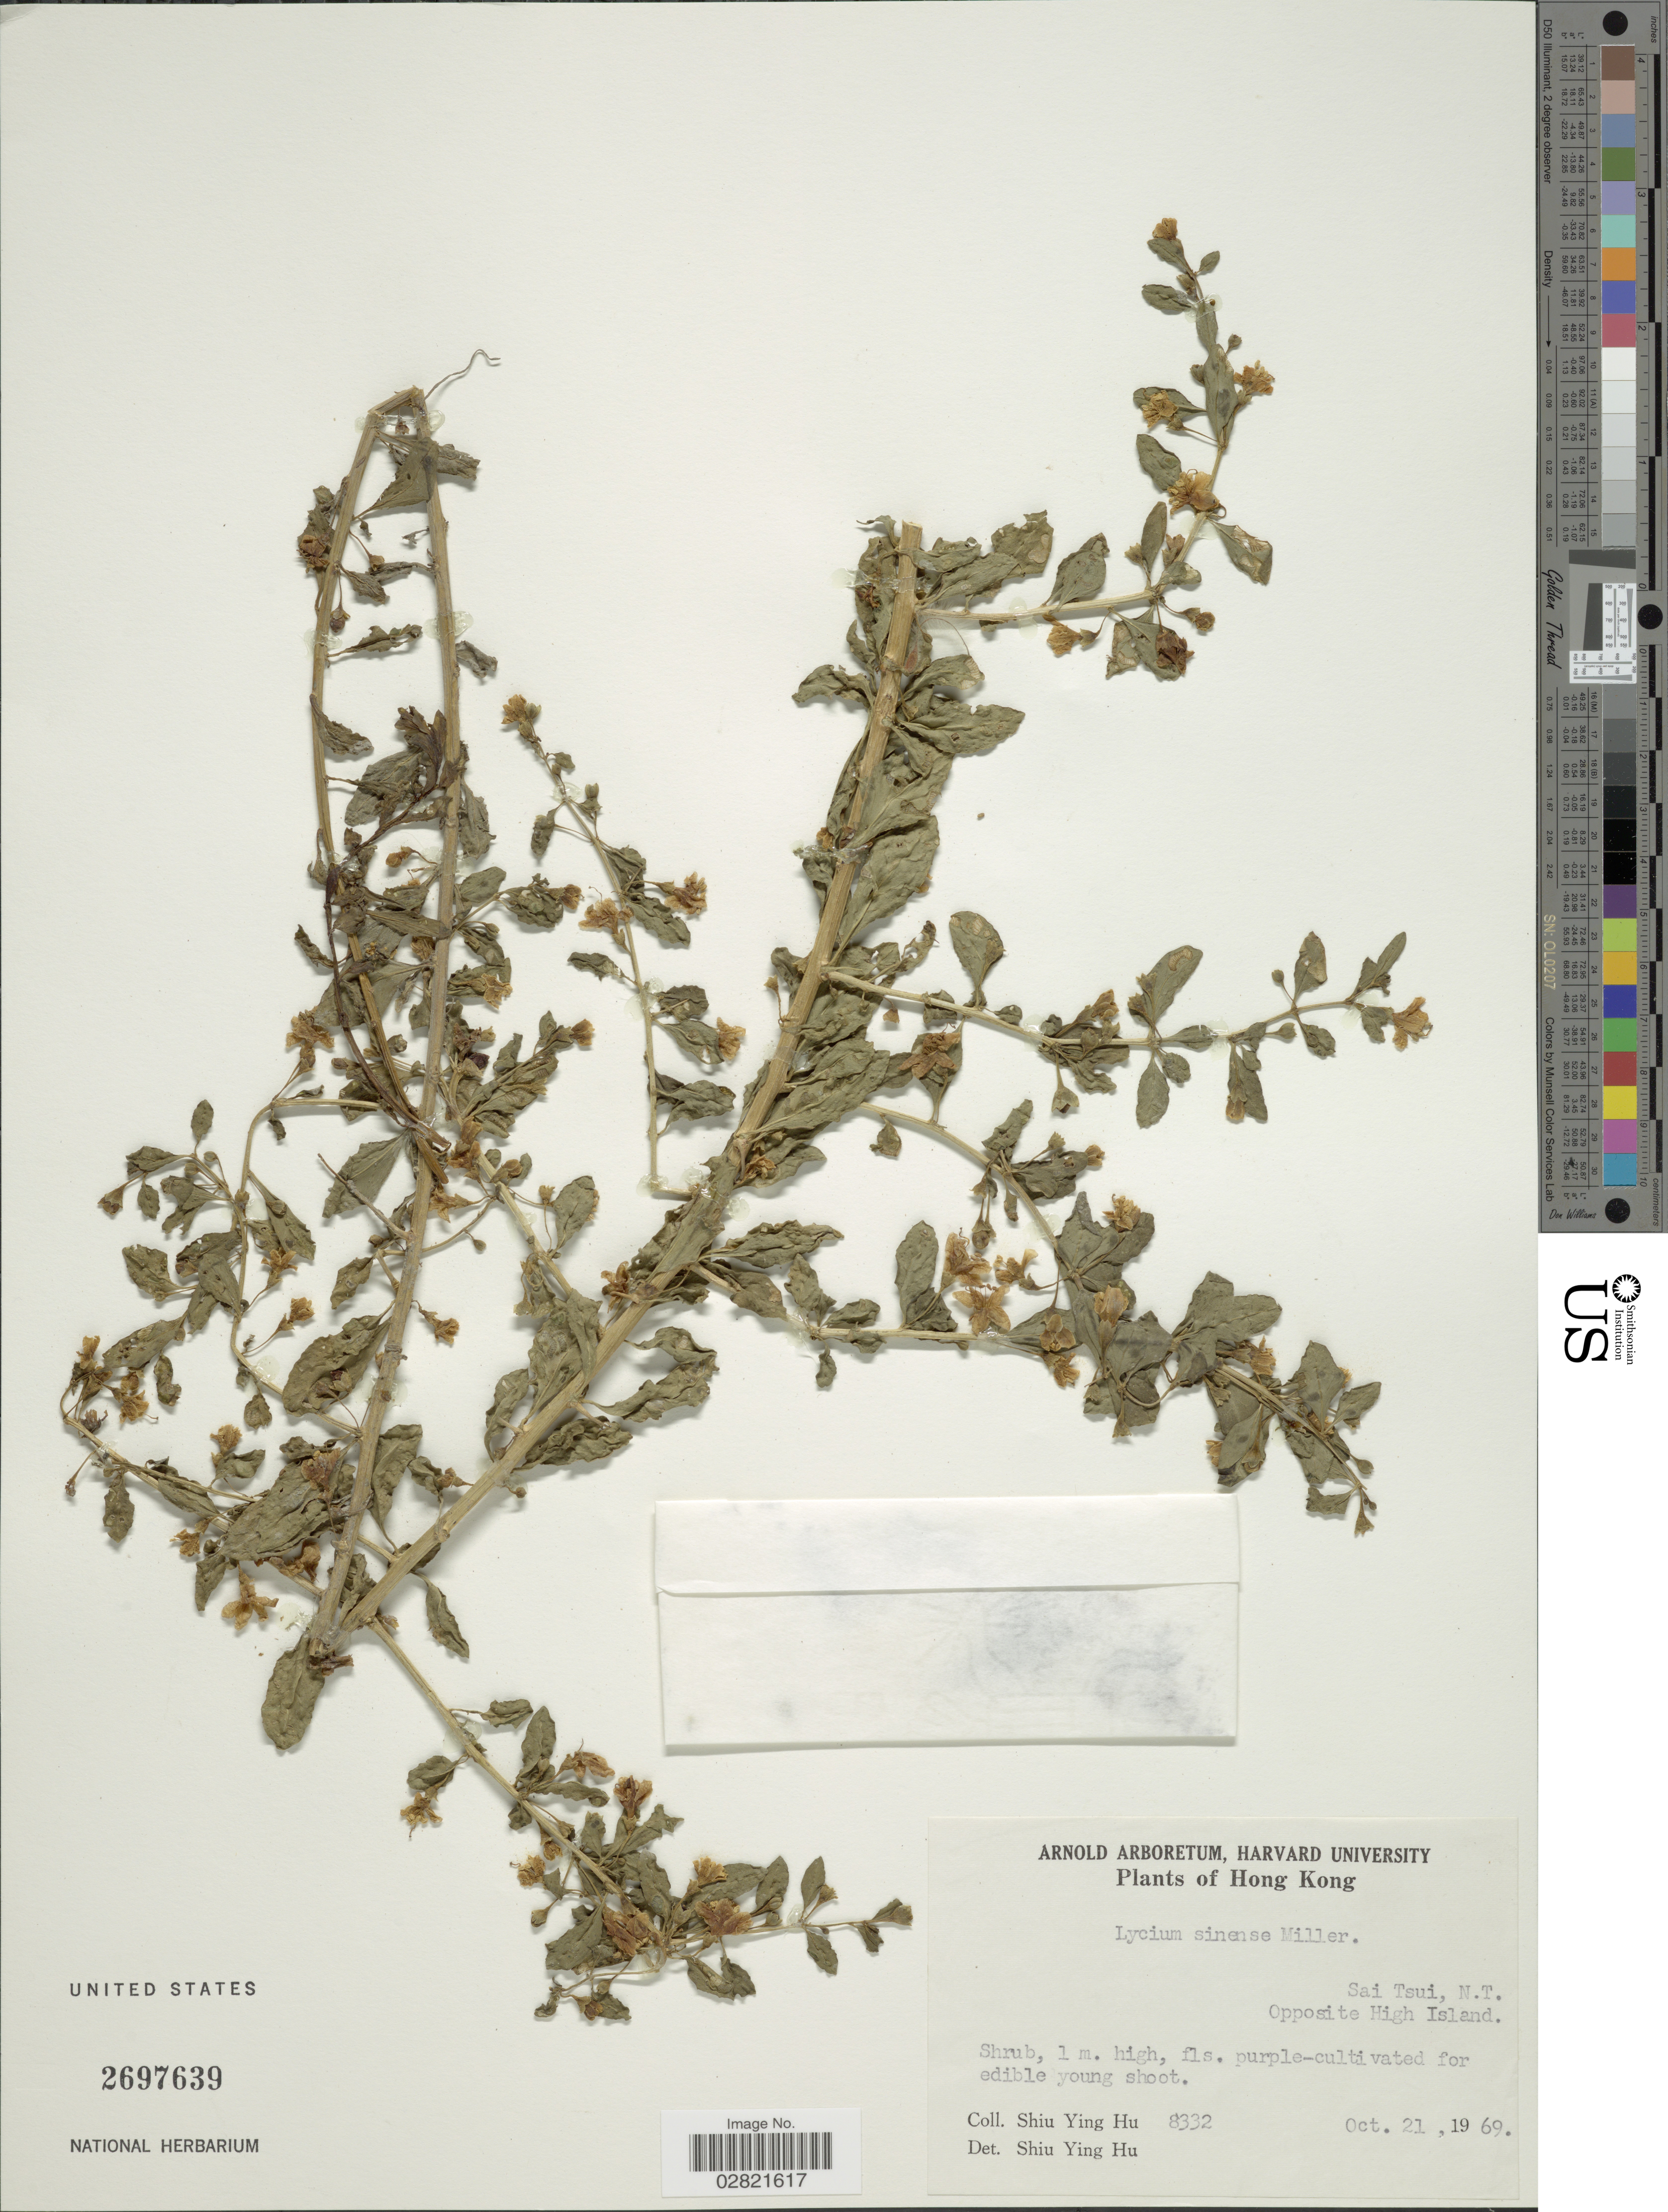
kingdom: Plantae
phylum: Tracheophyta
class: Magnoliopsida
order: Solanales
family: Solanaceae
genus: Lycium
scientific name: Lycium chinense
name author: Mill.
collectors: S. Y. Hu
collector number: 8332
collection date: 1969-10-21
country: China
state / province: Hong Kong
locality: Sai Tsui, N. T. Opposite High Island.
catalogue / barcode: US 2697639